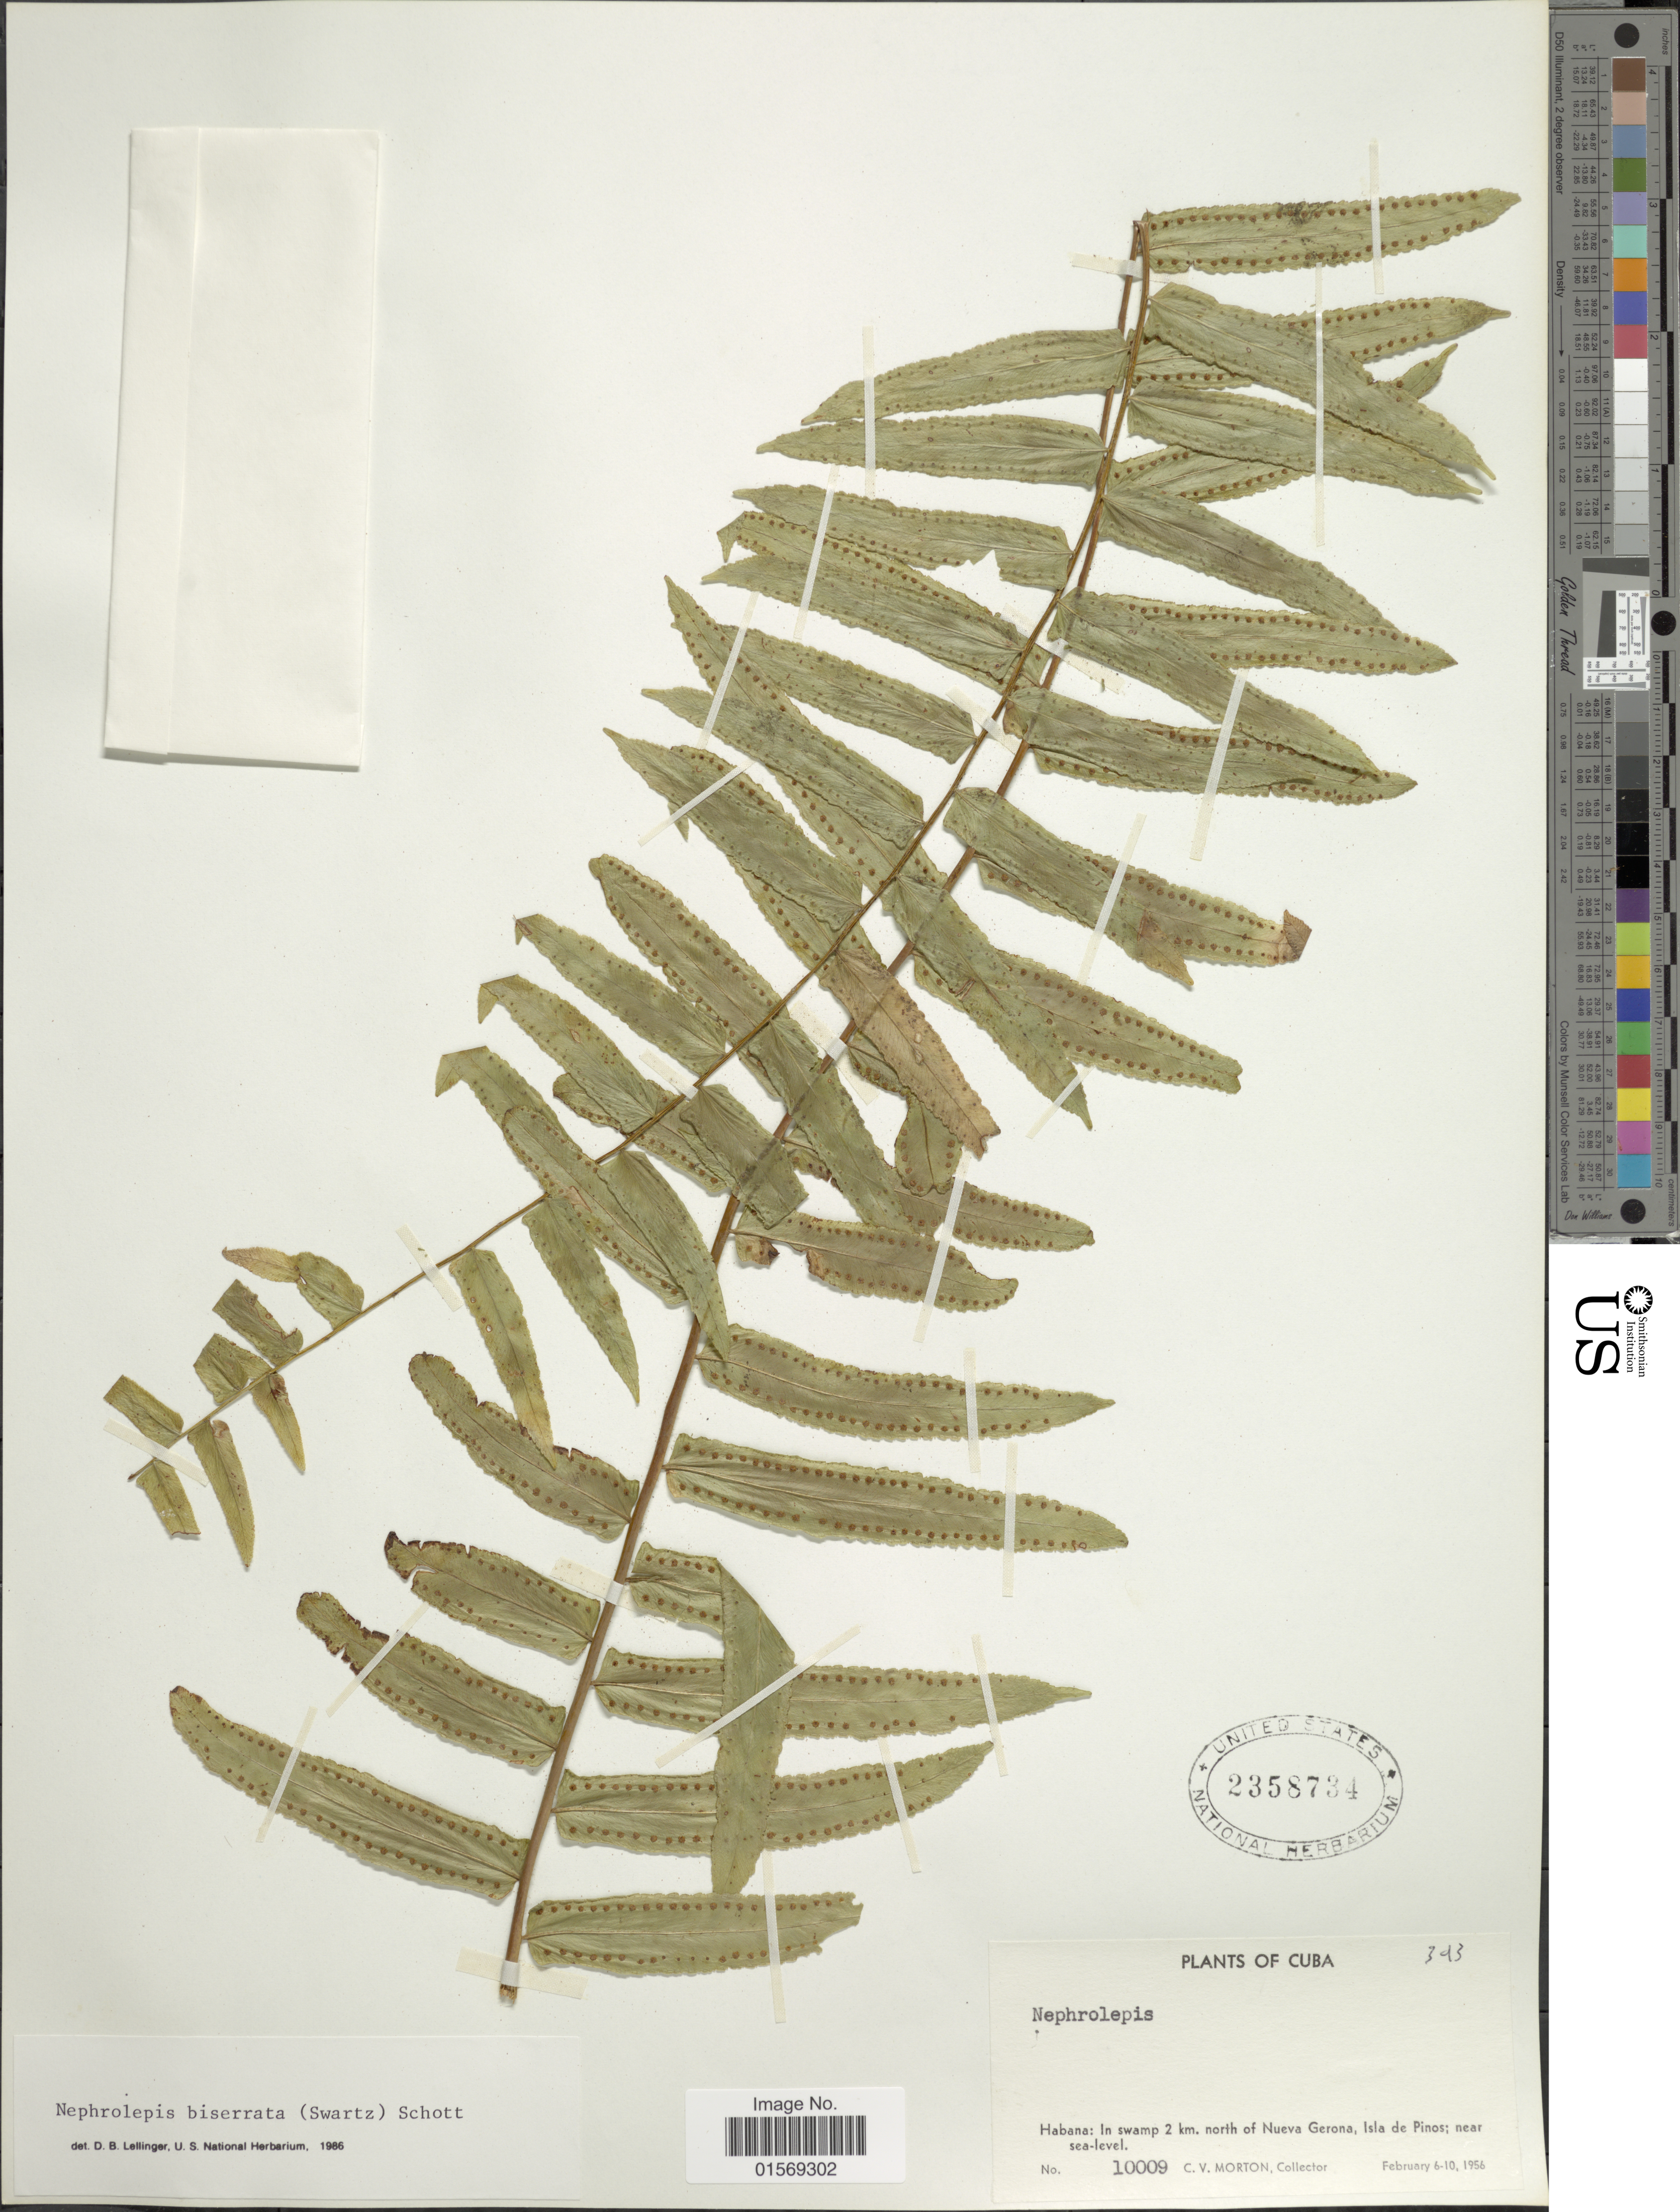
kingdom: Plantae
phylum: Tracheophyta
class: Polypodiopsida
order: Polypodiales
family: Nephrolepidaceae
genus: Nephrolepis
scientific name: Nephrolepis biserrata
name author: (Sw.) Schott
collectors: C. V. Morton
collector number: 10009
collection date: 1956-02-06/1956-02-10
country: Cuba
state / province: La Habana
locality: Cuba. Habana: In swamp 2 km. north of Nueva Gerona, Isla de Pinos.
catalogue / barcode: US 2358734